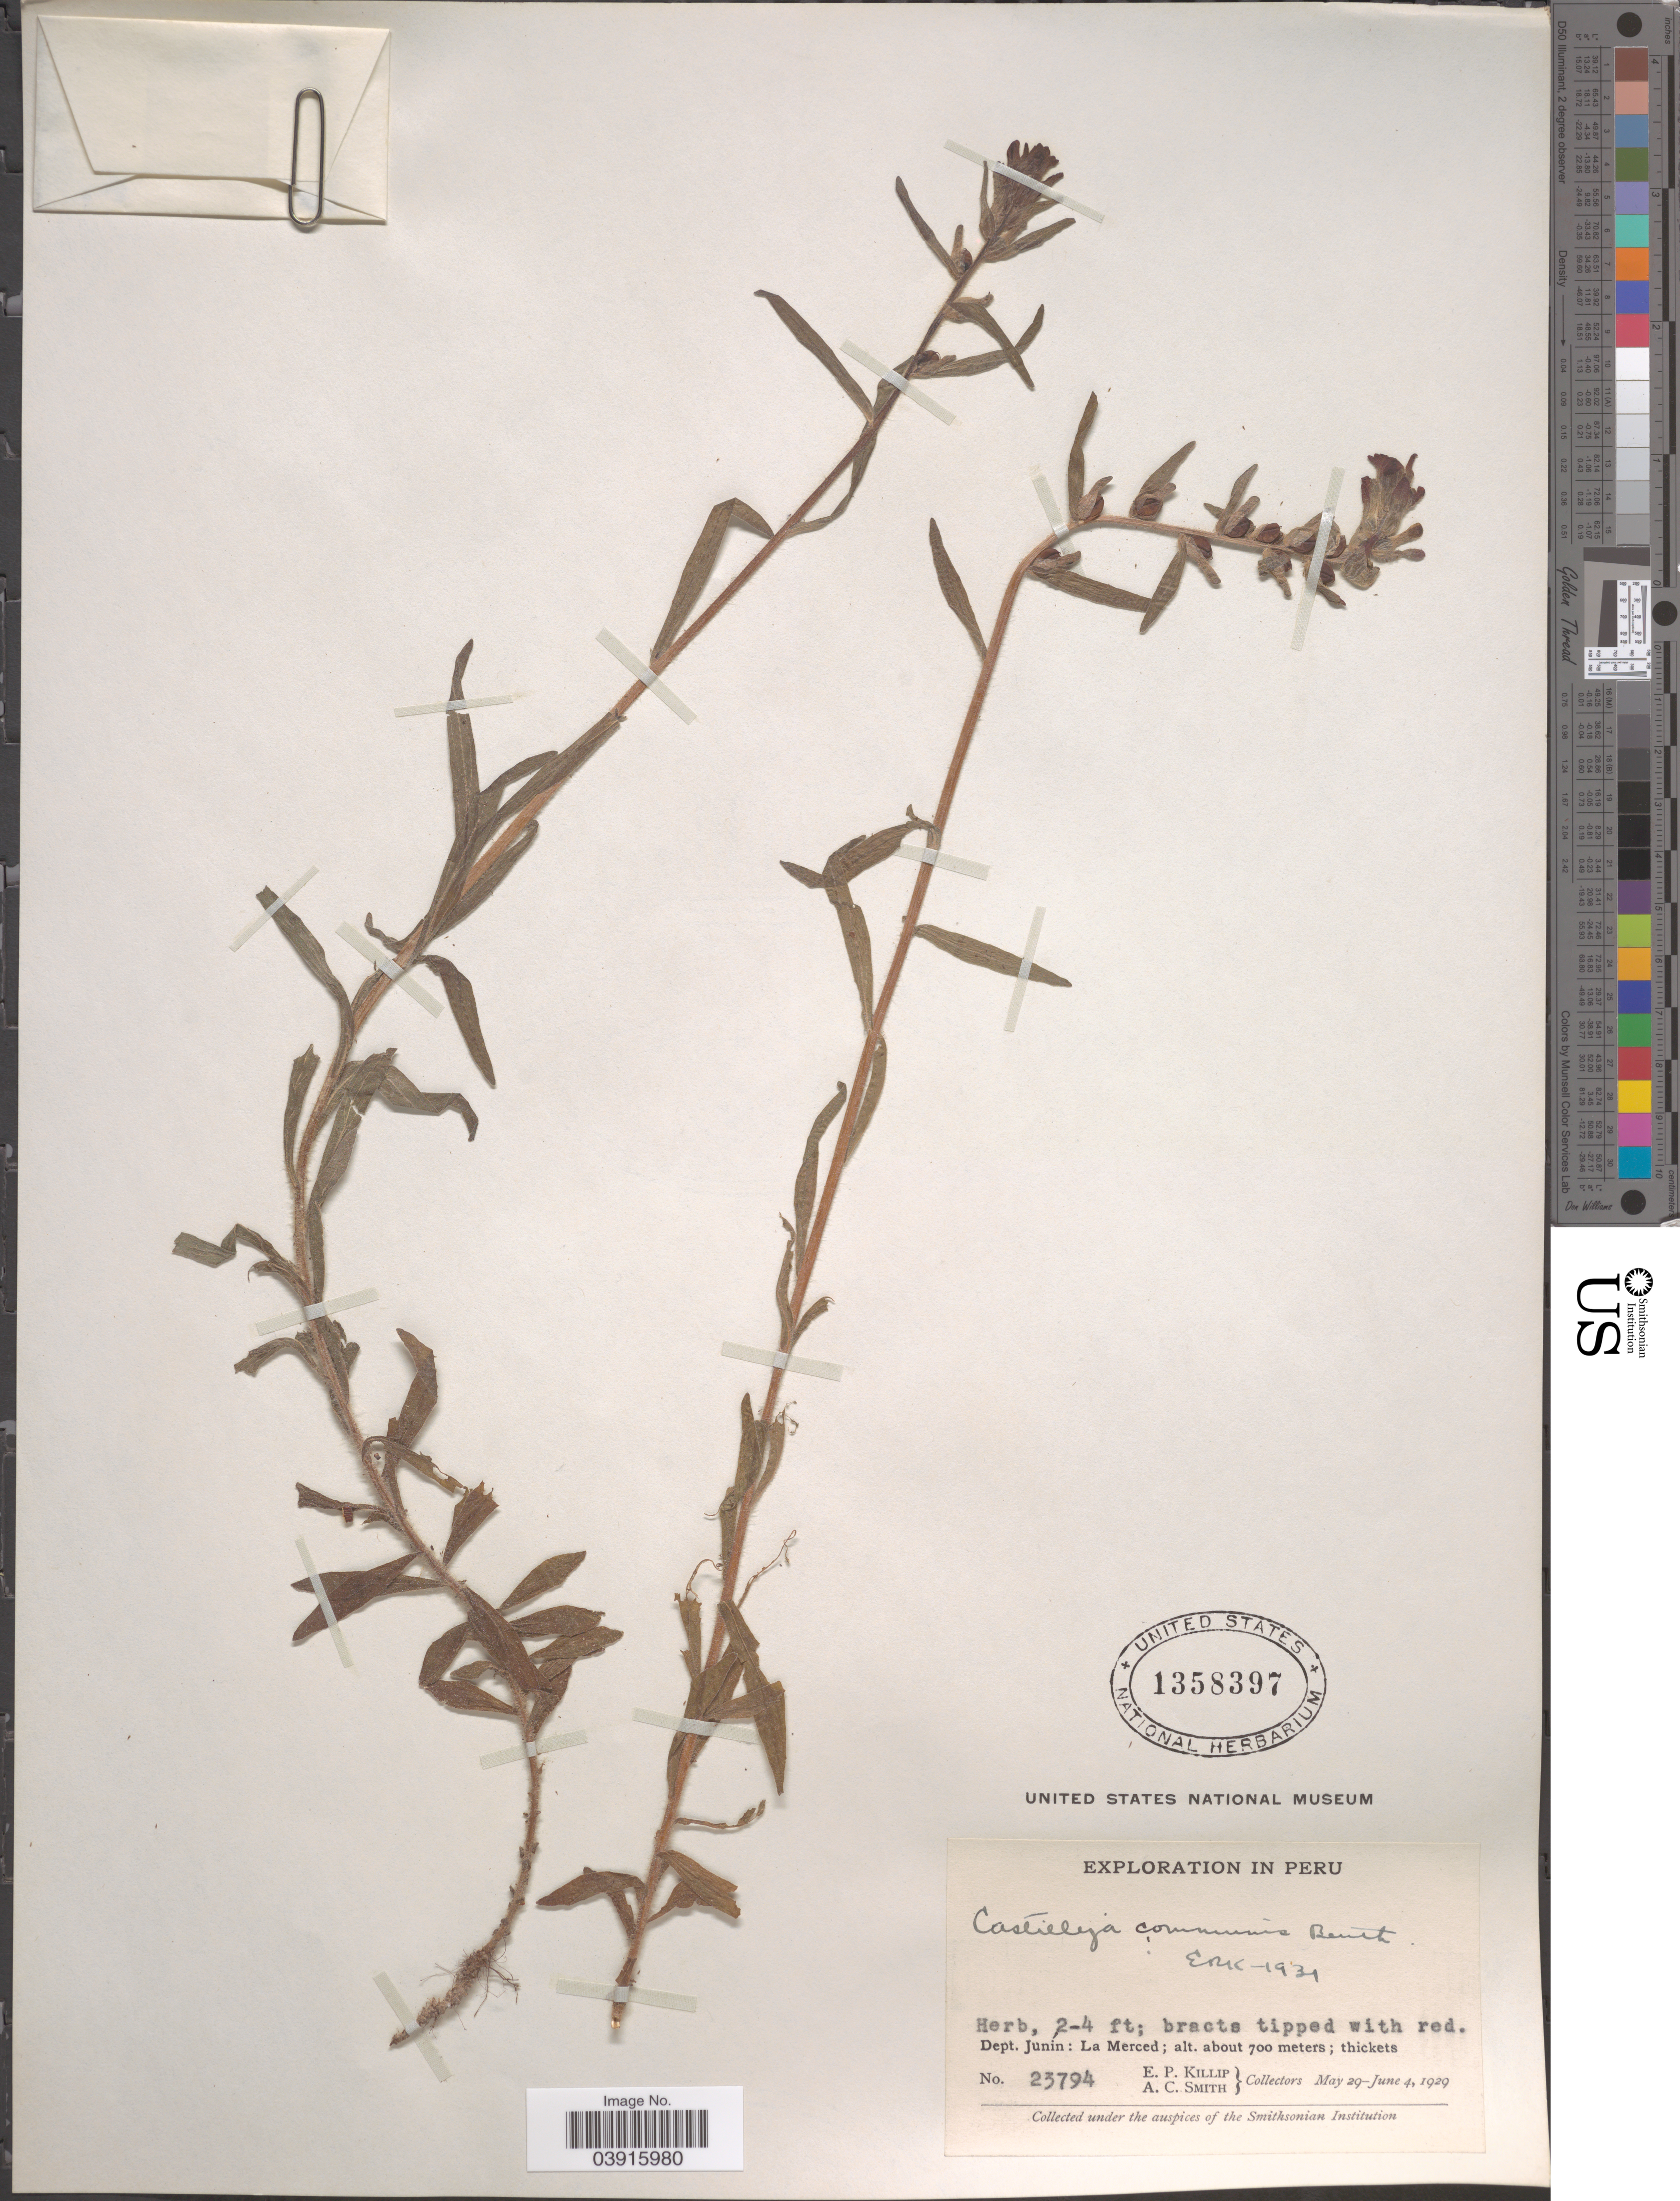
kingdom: Plantae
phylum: Tracheophyta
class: Magnoliopsida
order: Lamiales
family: Orobanchaceae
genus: Castilleja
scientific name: Castilleja communis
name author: Benth.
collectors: E. P. Killip & A. C. Smith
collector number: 23794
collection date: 1929-05-29/1929-06-04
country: Peru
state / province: Junín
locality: Dept. Junín: La Merced.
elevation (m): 700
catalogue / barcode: US 1358397